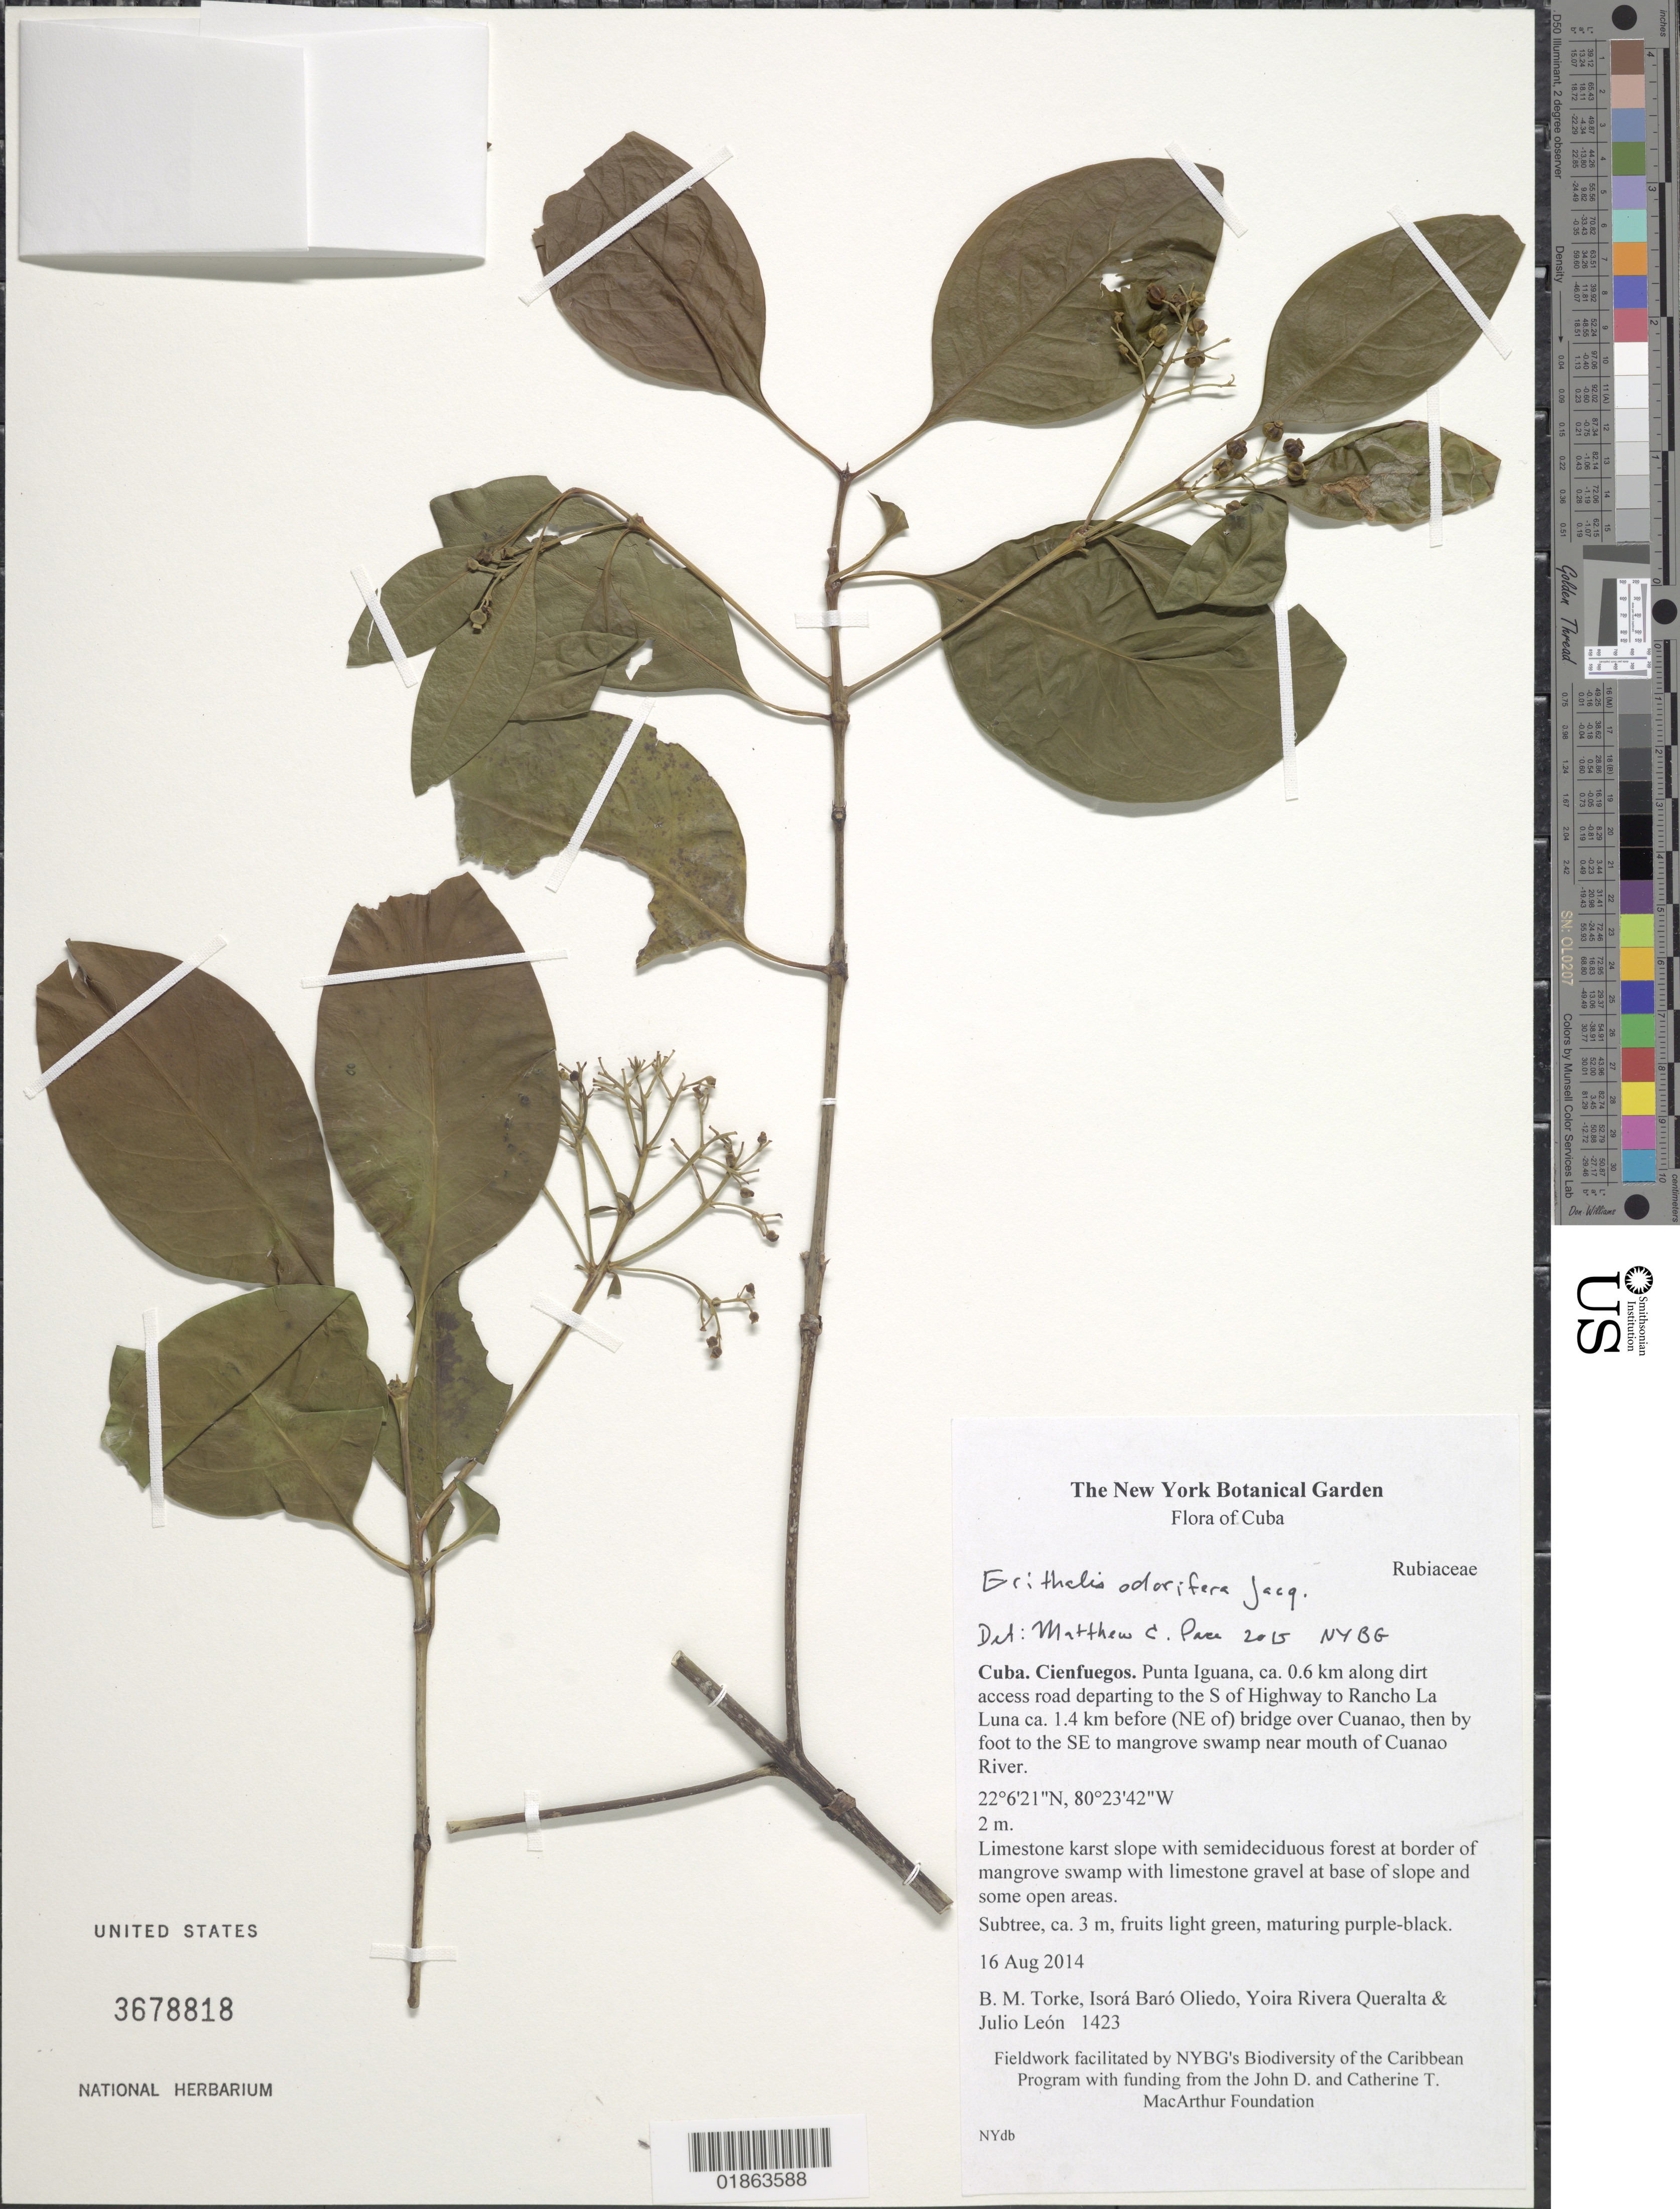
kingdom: Plantae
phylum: Tracheophyta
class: Magnoliopsida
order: Gentianales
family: Rubiaceae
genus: Erithalis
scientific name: Erithalis odorifera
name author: Jacq.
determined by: Pace, Matthew C.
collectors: B. M. Torke, I. Baró Oliedo, Y. Rivera Queralta & J. León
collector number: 1423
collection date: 2014-08-16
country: Cuba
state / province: Cienfuegos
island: Cuba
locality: Punta Iguana, ca. 0.6 km along dirt access road depating to the S of Highway to Rancho La Luna, ca. 1.4 km before (NE of) bridge over Cuanao, then by foot to the SE to mangrove swamp near mouth of Cuanao River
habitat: Limestone karst slope with semideciduous forest at border of mangrove swamp with limestone gravel at base of slope and some open areas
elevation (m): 2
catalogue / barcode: US 3678818